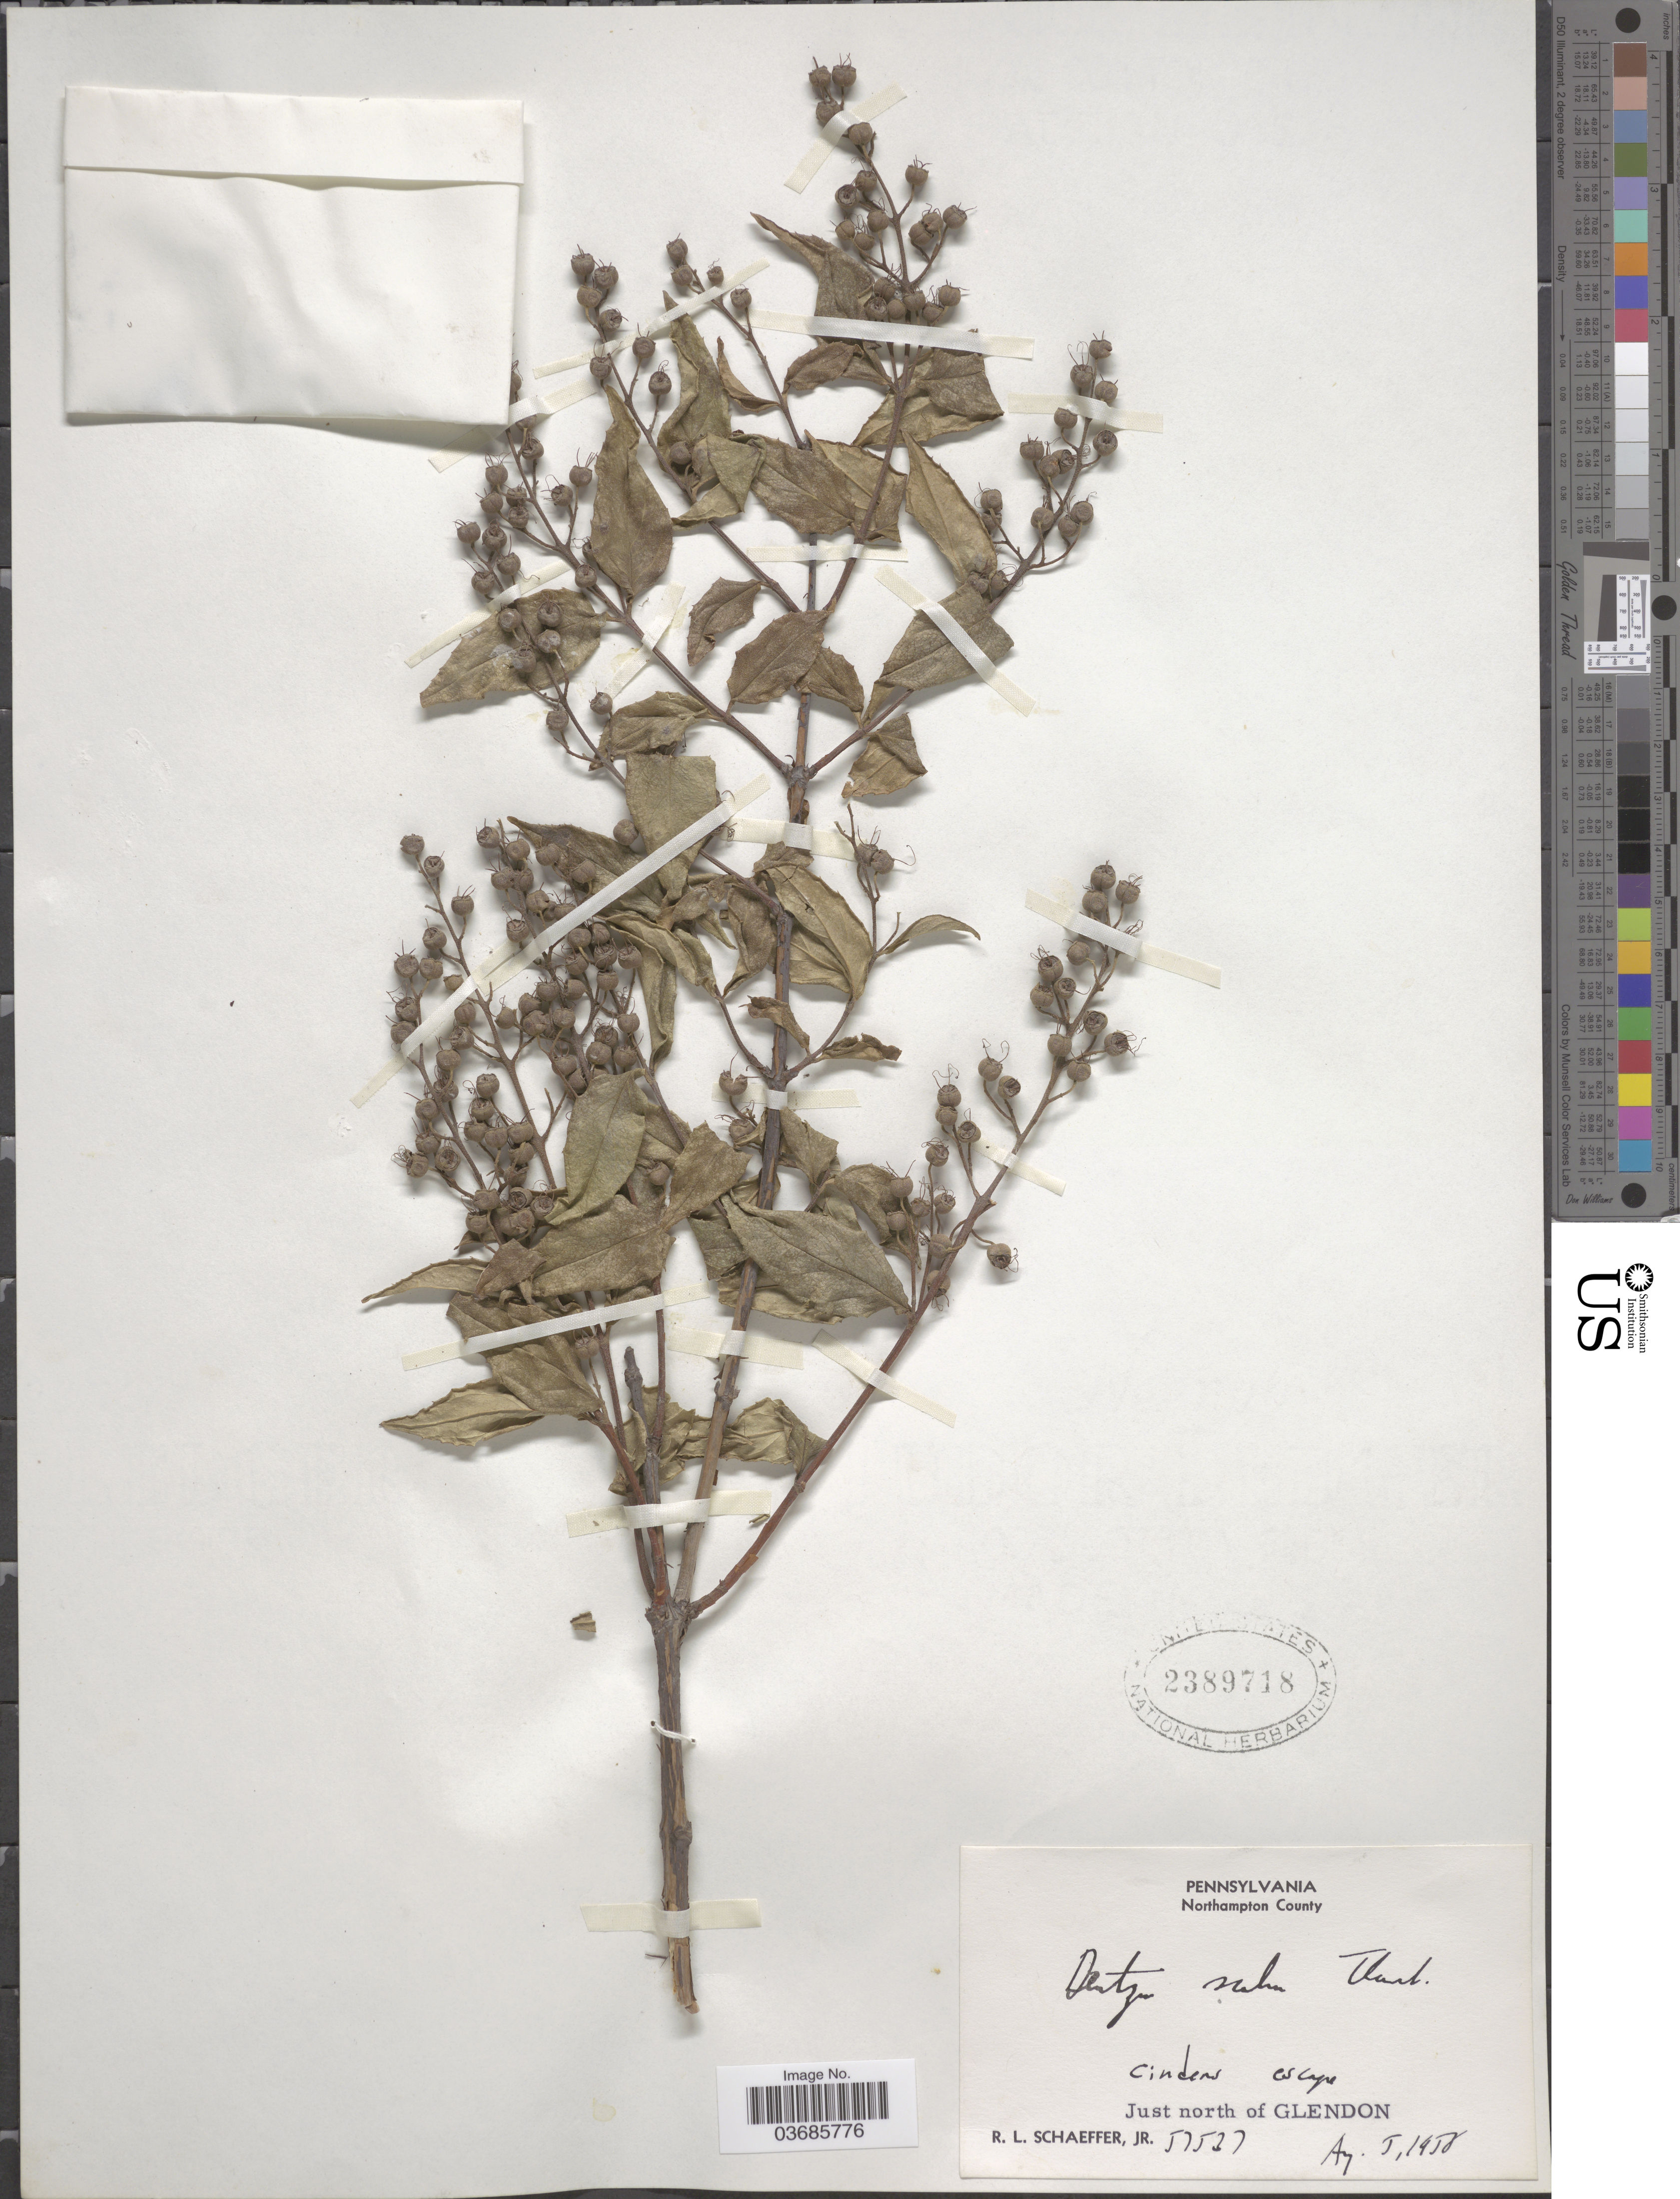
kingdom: Plantae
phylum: Tracheophyta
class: Magnoliopsida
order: Cornales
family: Hydrangeaceae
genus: Deutzia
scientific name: Deutzia scabra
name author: Thunb.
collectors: R. L. Schaeffer Jr.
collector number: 57537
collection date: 1958-08-05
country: United States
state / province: Pennsylvania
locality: Northampton County. Cinders escape. Just north of Glendon.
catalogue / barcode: US 2389718